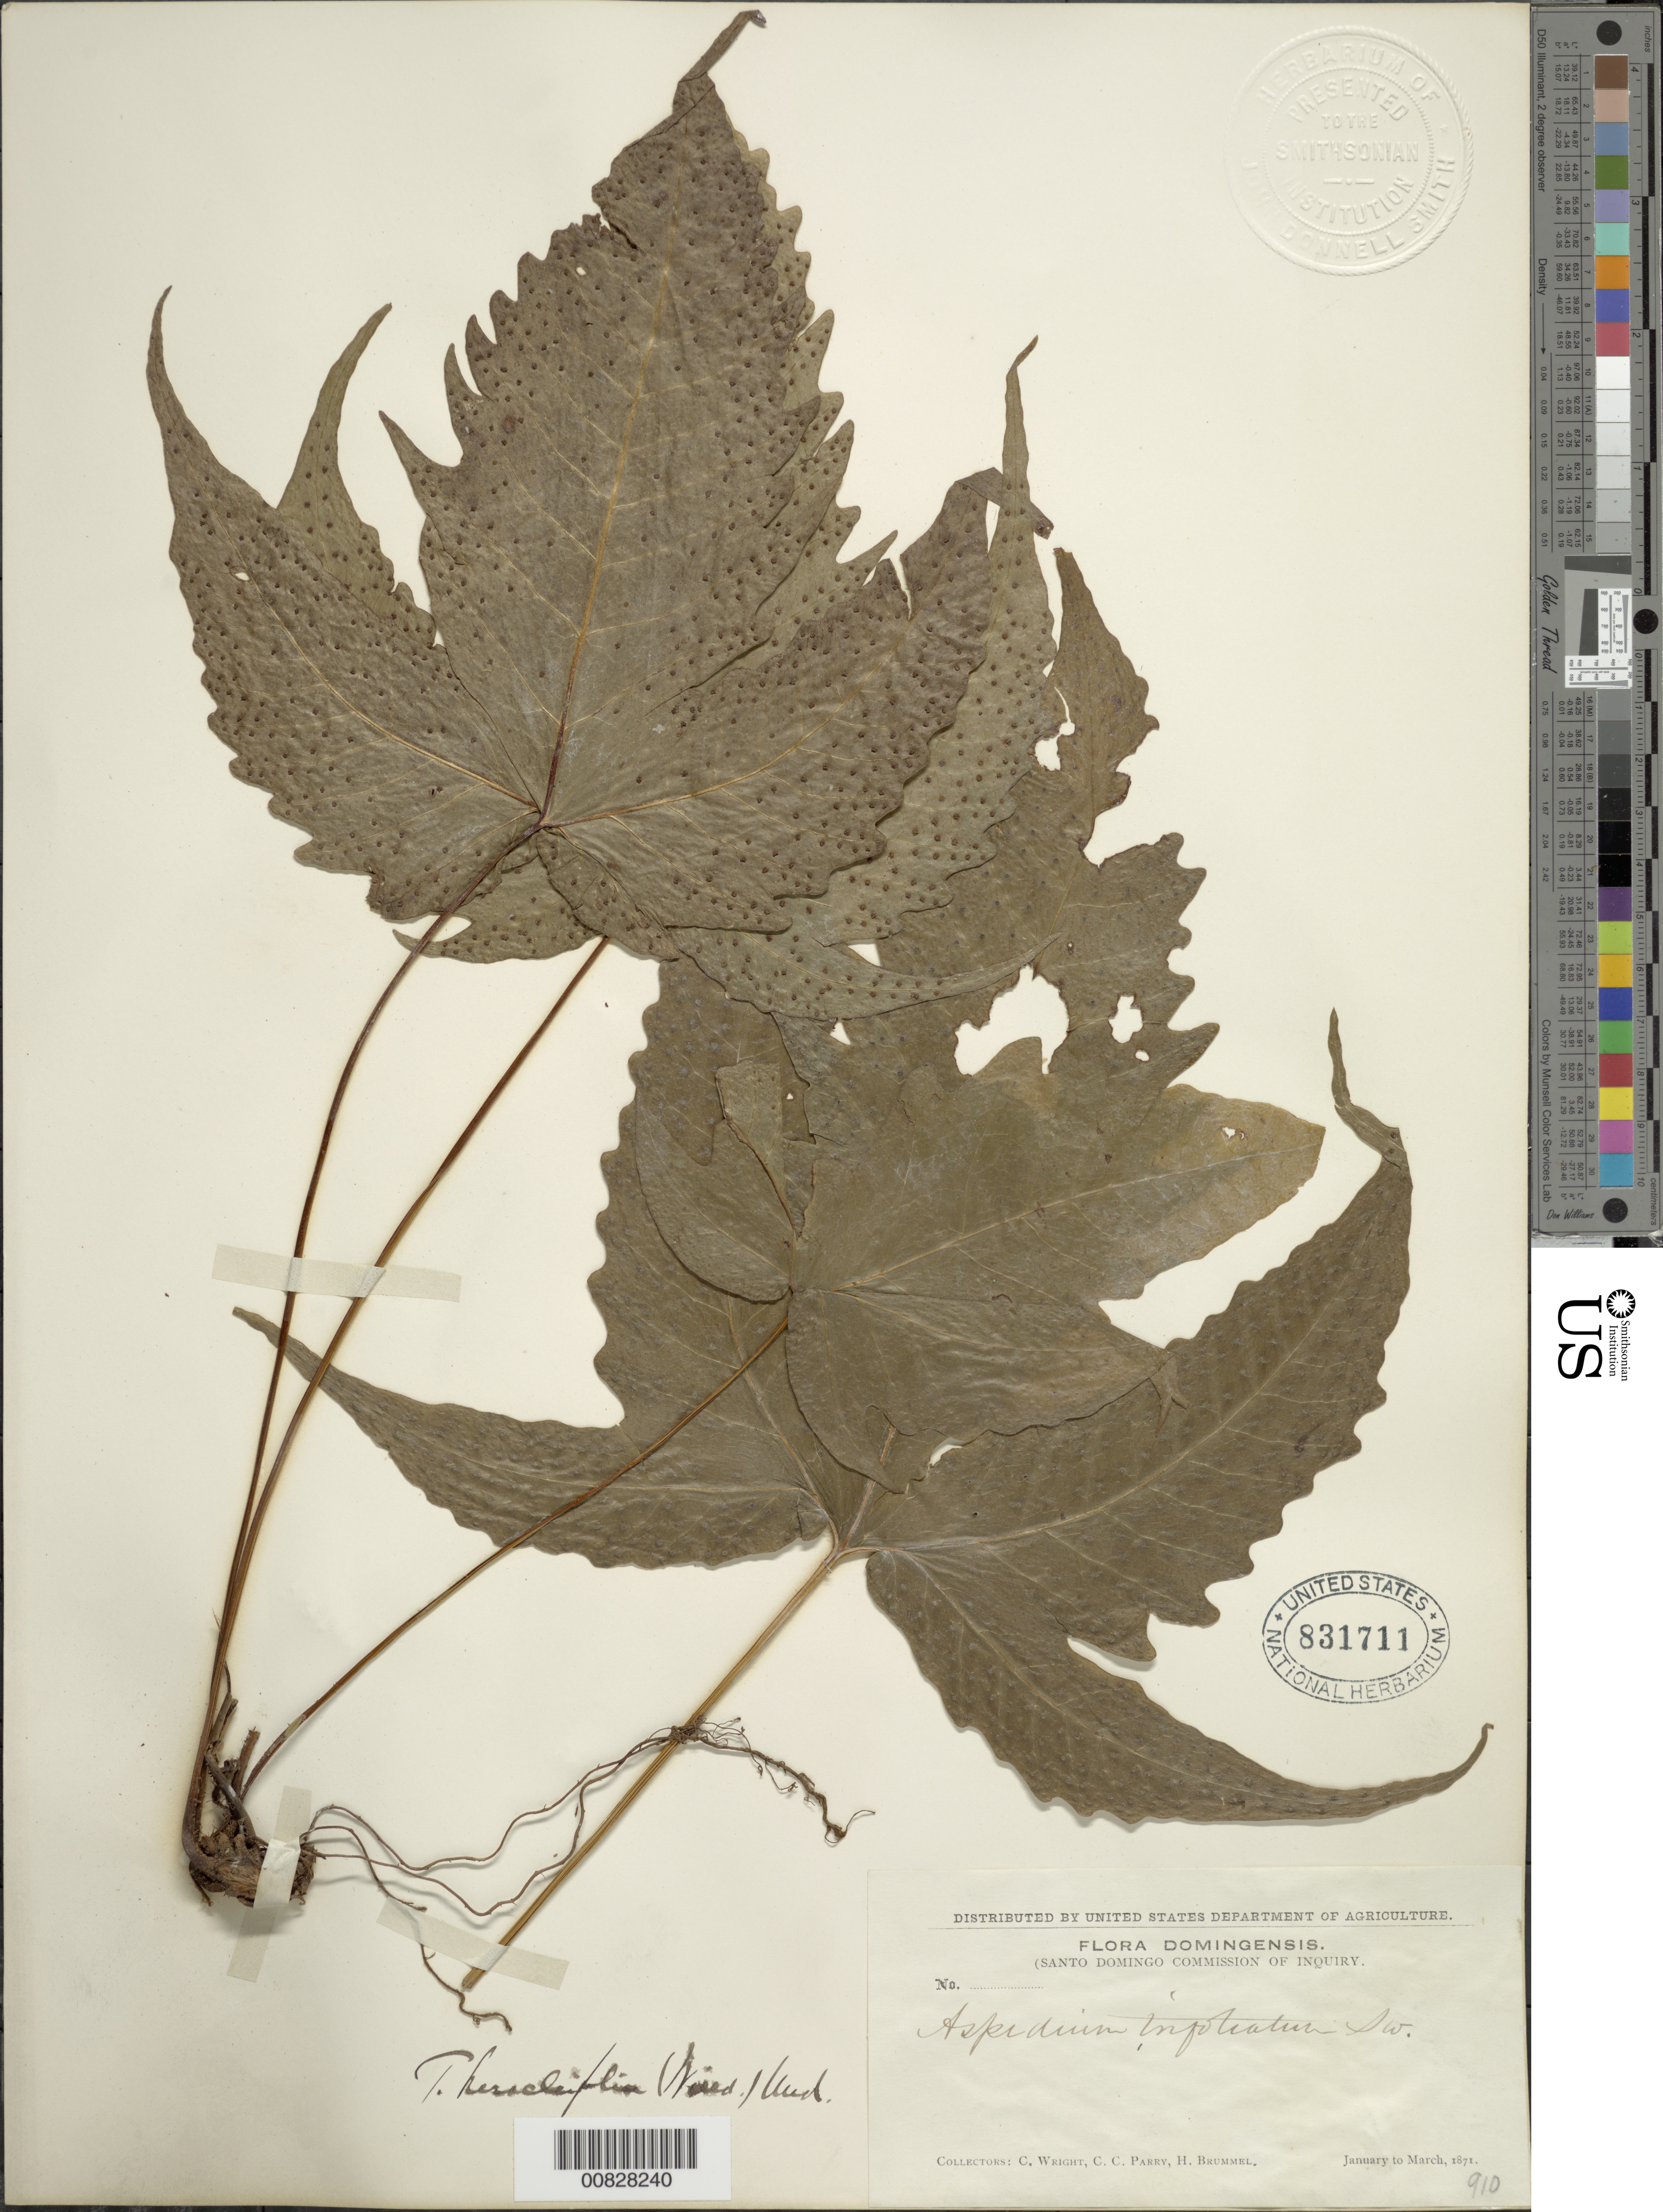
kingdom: Plantae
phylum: Tracheophyta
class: Polypodiopsida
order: Polypodiales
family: Tectariaceae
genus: Tectaria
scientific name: Tectaria heracleifolia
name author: (Willd.) Underw.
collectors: C. Wright, C. C. Parry & H. Brummel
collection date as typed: Jan 1871 to -- Mar 1871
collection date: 1871-01/1871-03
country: Dominican Republic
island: Hispaniola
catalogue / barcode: US 831711